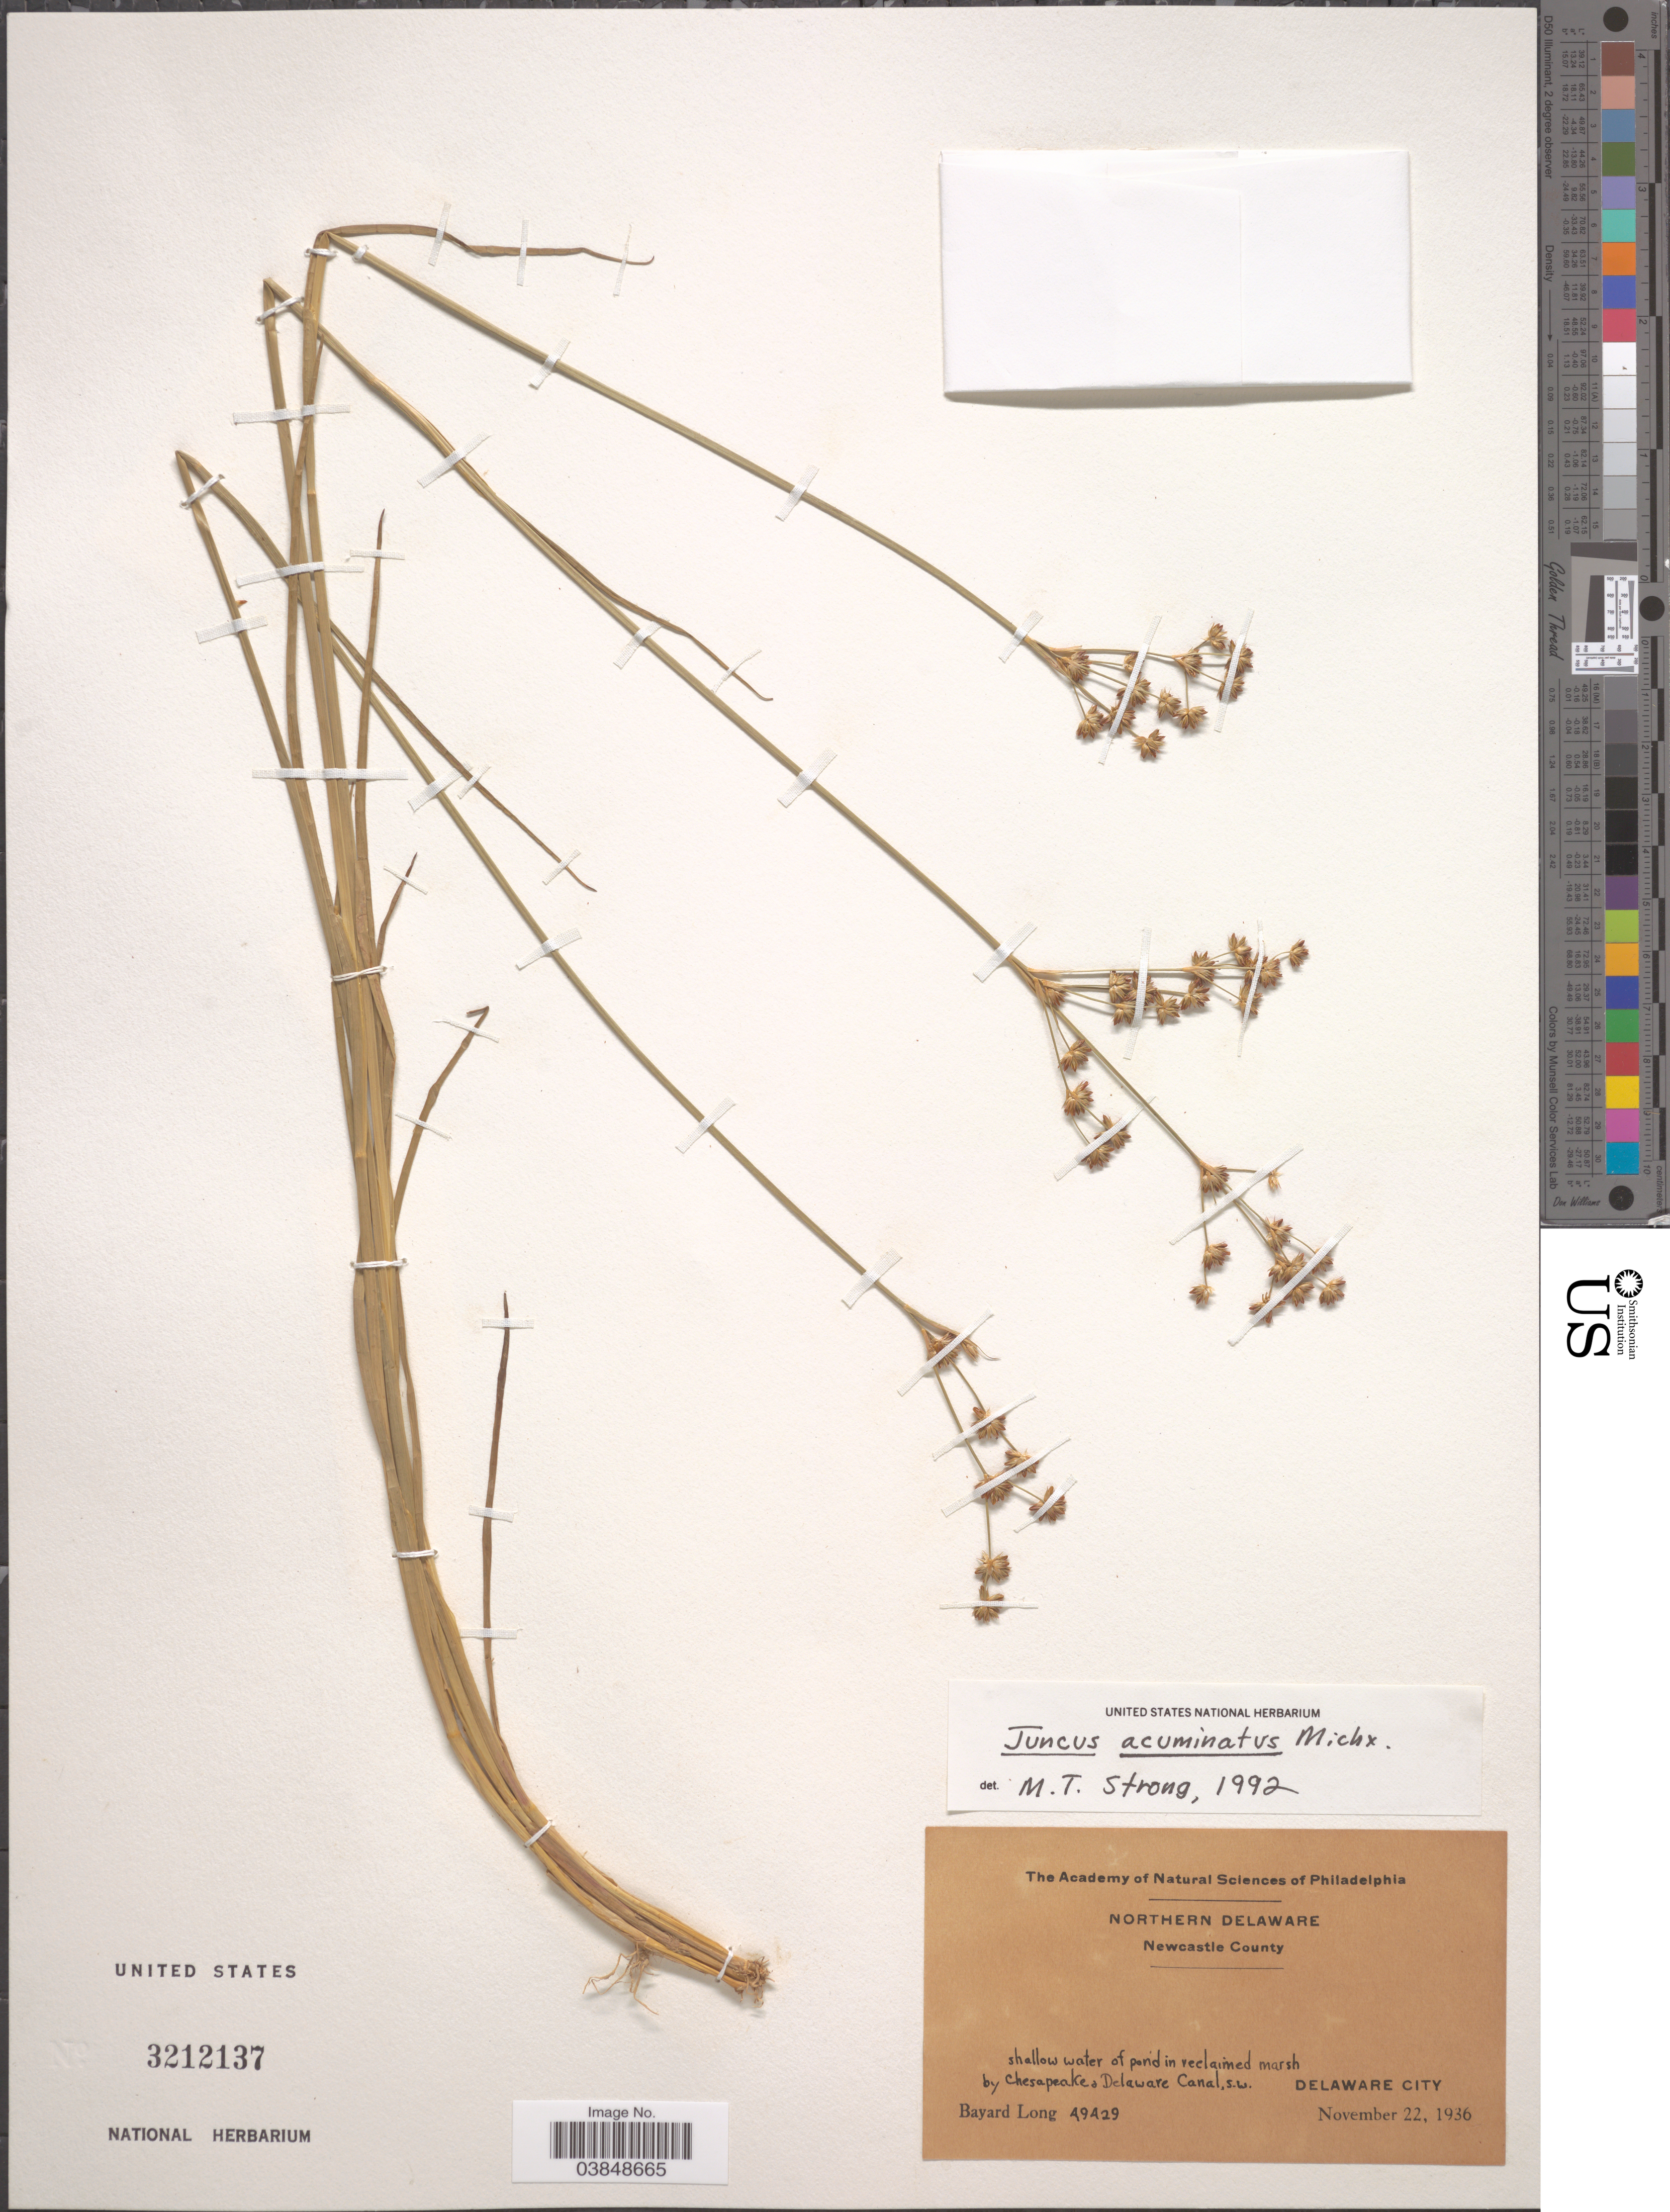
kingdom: Plantae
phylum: Tracheophyta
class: Liliopsida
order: Poales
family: Juncaceae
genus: Juncus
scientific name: Juncus acuminatus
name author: Michx.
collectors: B. Long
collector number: A9A29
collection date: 1936-11-22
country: United States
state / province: Delaware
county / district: New Castle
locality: Northern Delaware, By Chesapeake & Delaware Canal, s.w. Delaware City.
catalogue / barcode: US 3212137